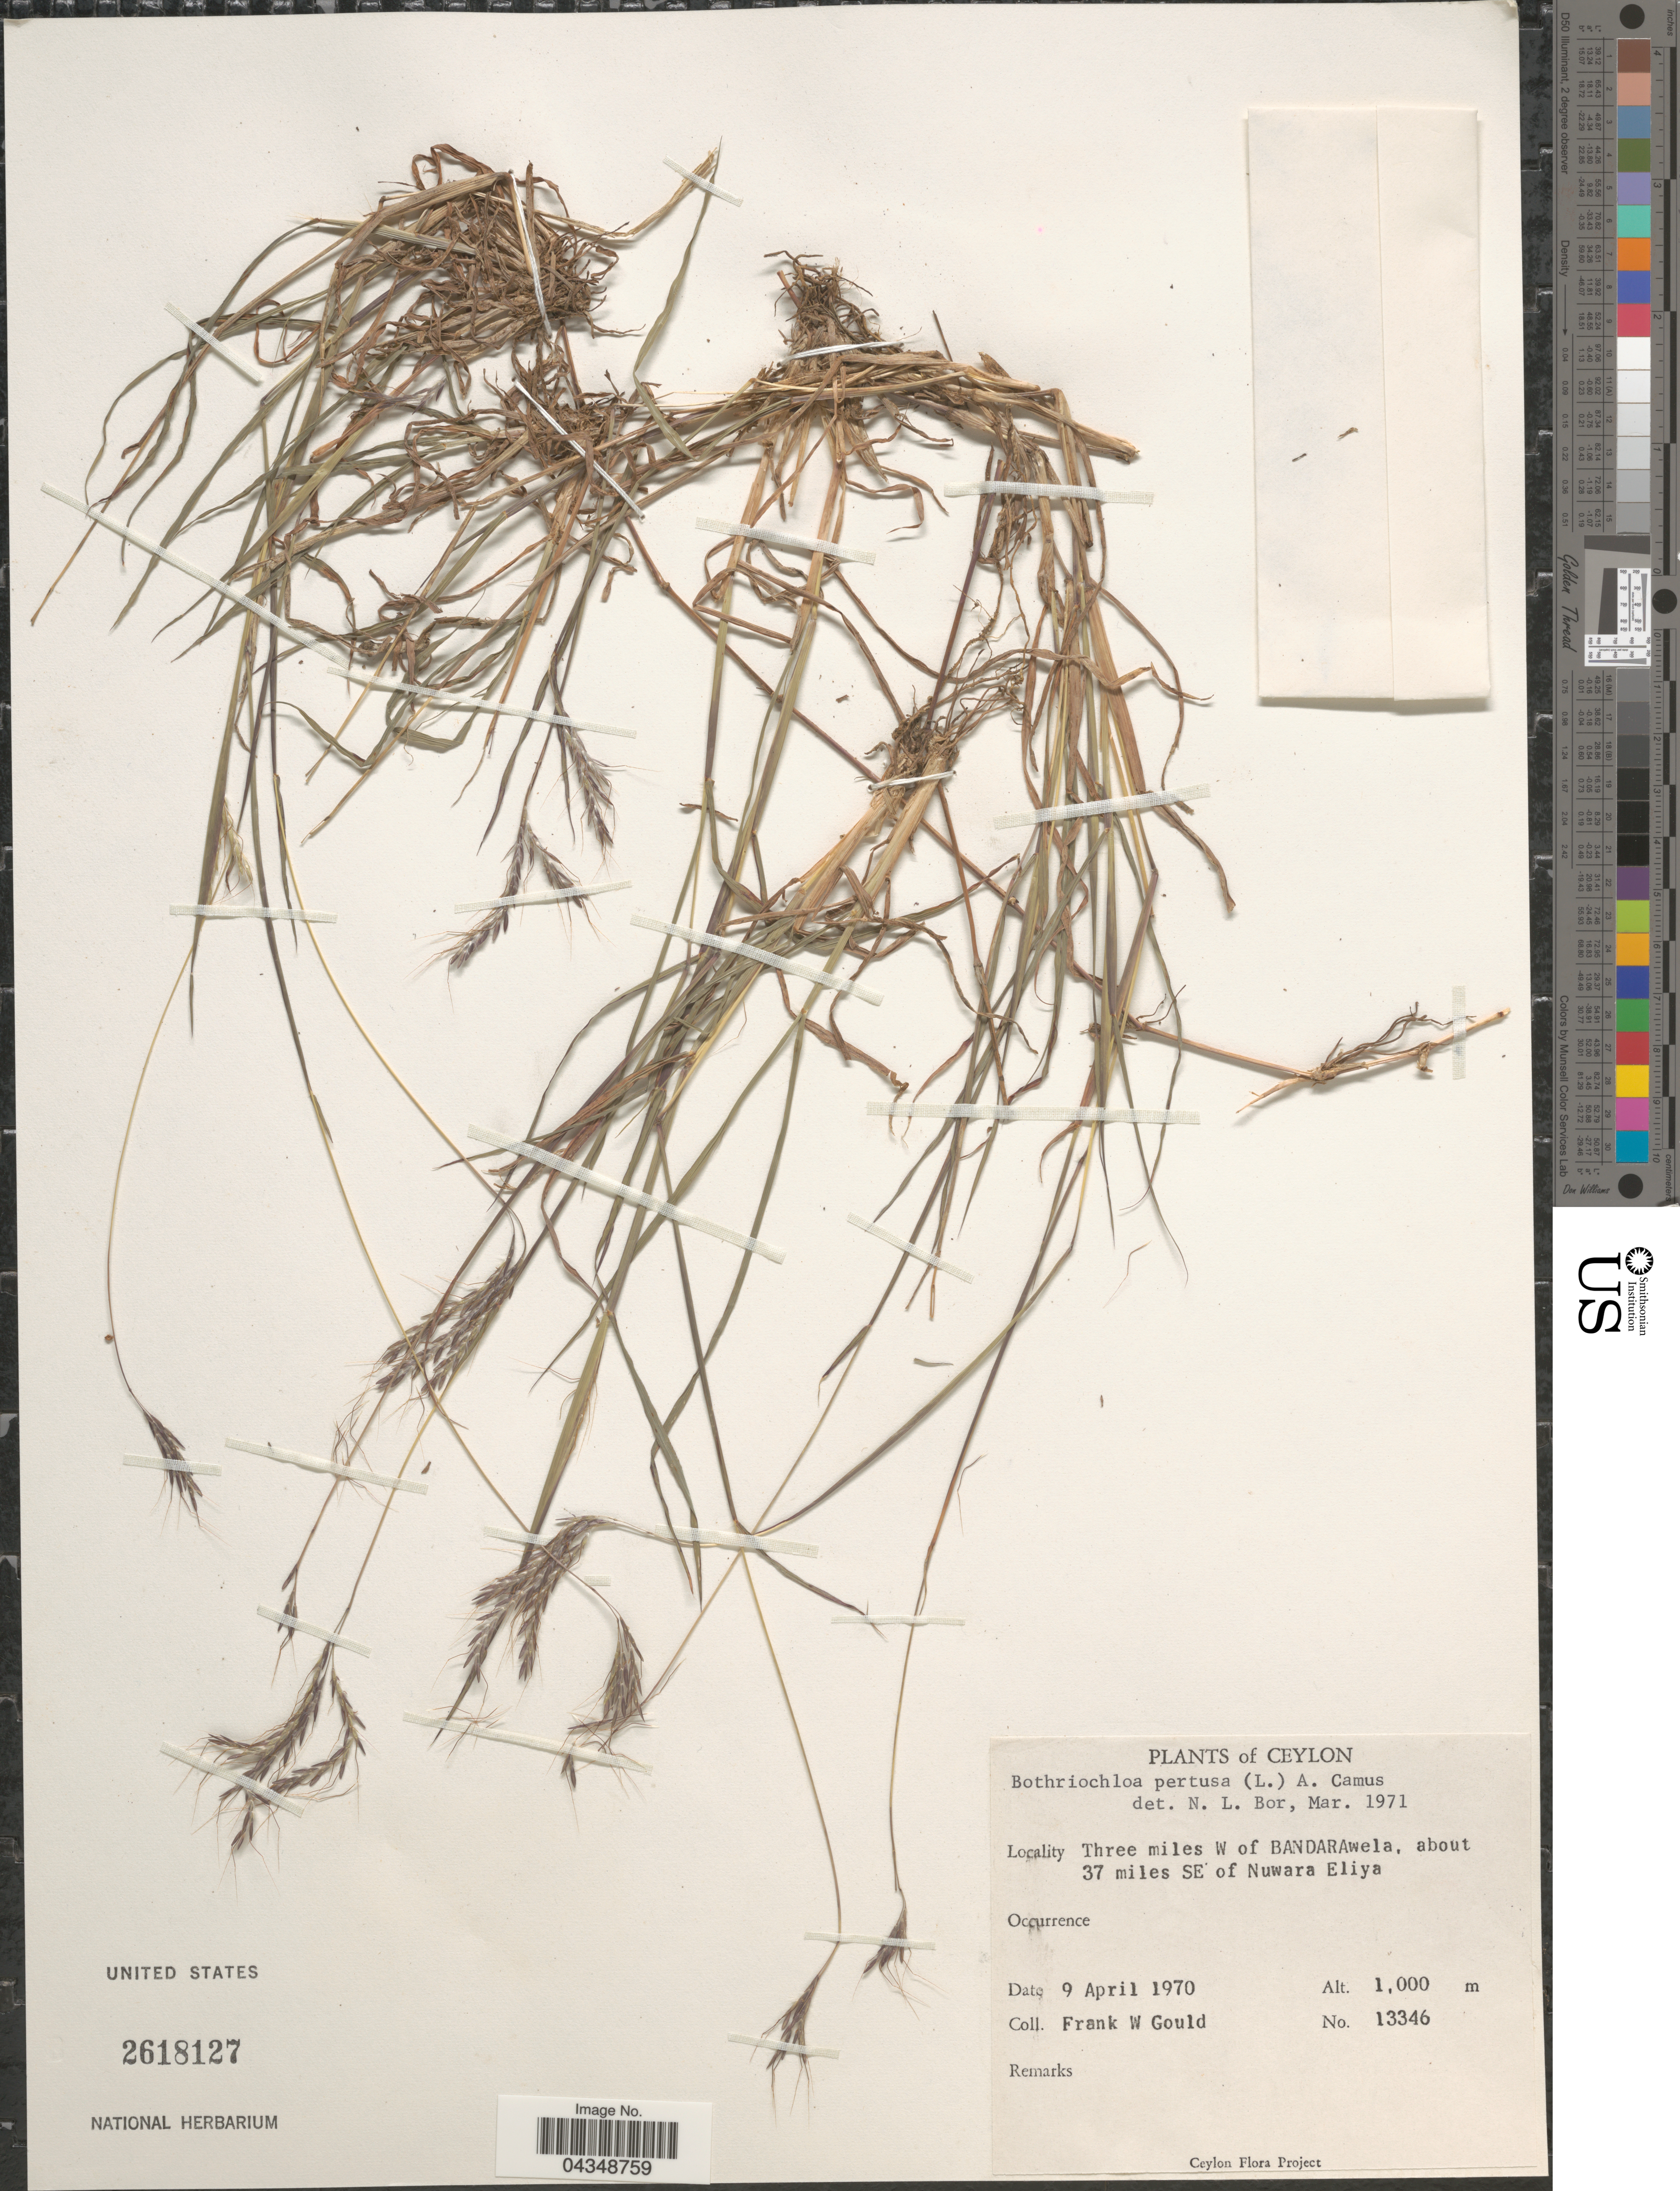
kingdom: Plantae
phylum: Tracheophyta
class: Liliopsida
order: Poales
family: Poaceae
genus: Bothriochloa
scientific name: Bothriochloa pertusa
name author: (L.) A. Camus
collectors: F. W. Gould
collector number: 13346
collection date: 1970-04-09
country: Sri Lanka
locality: Ceylon. Three miles W of Bandarawela, about 37 miles SE of Nuwara Eliya.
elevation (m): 1000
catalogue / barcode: US 2618127